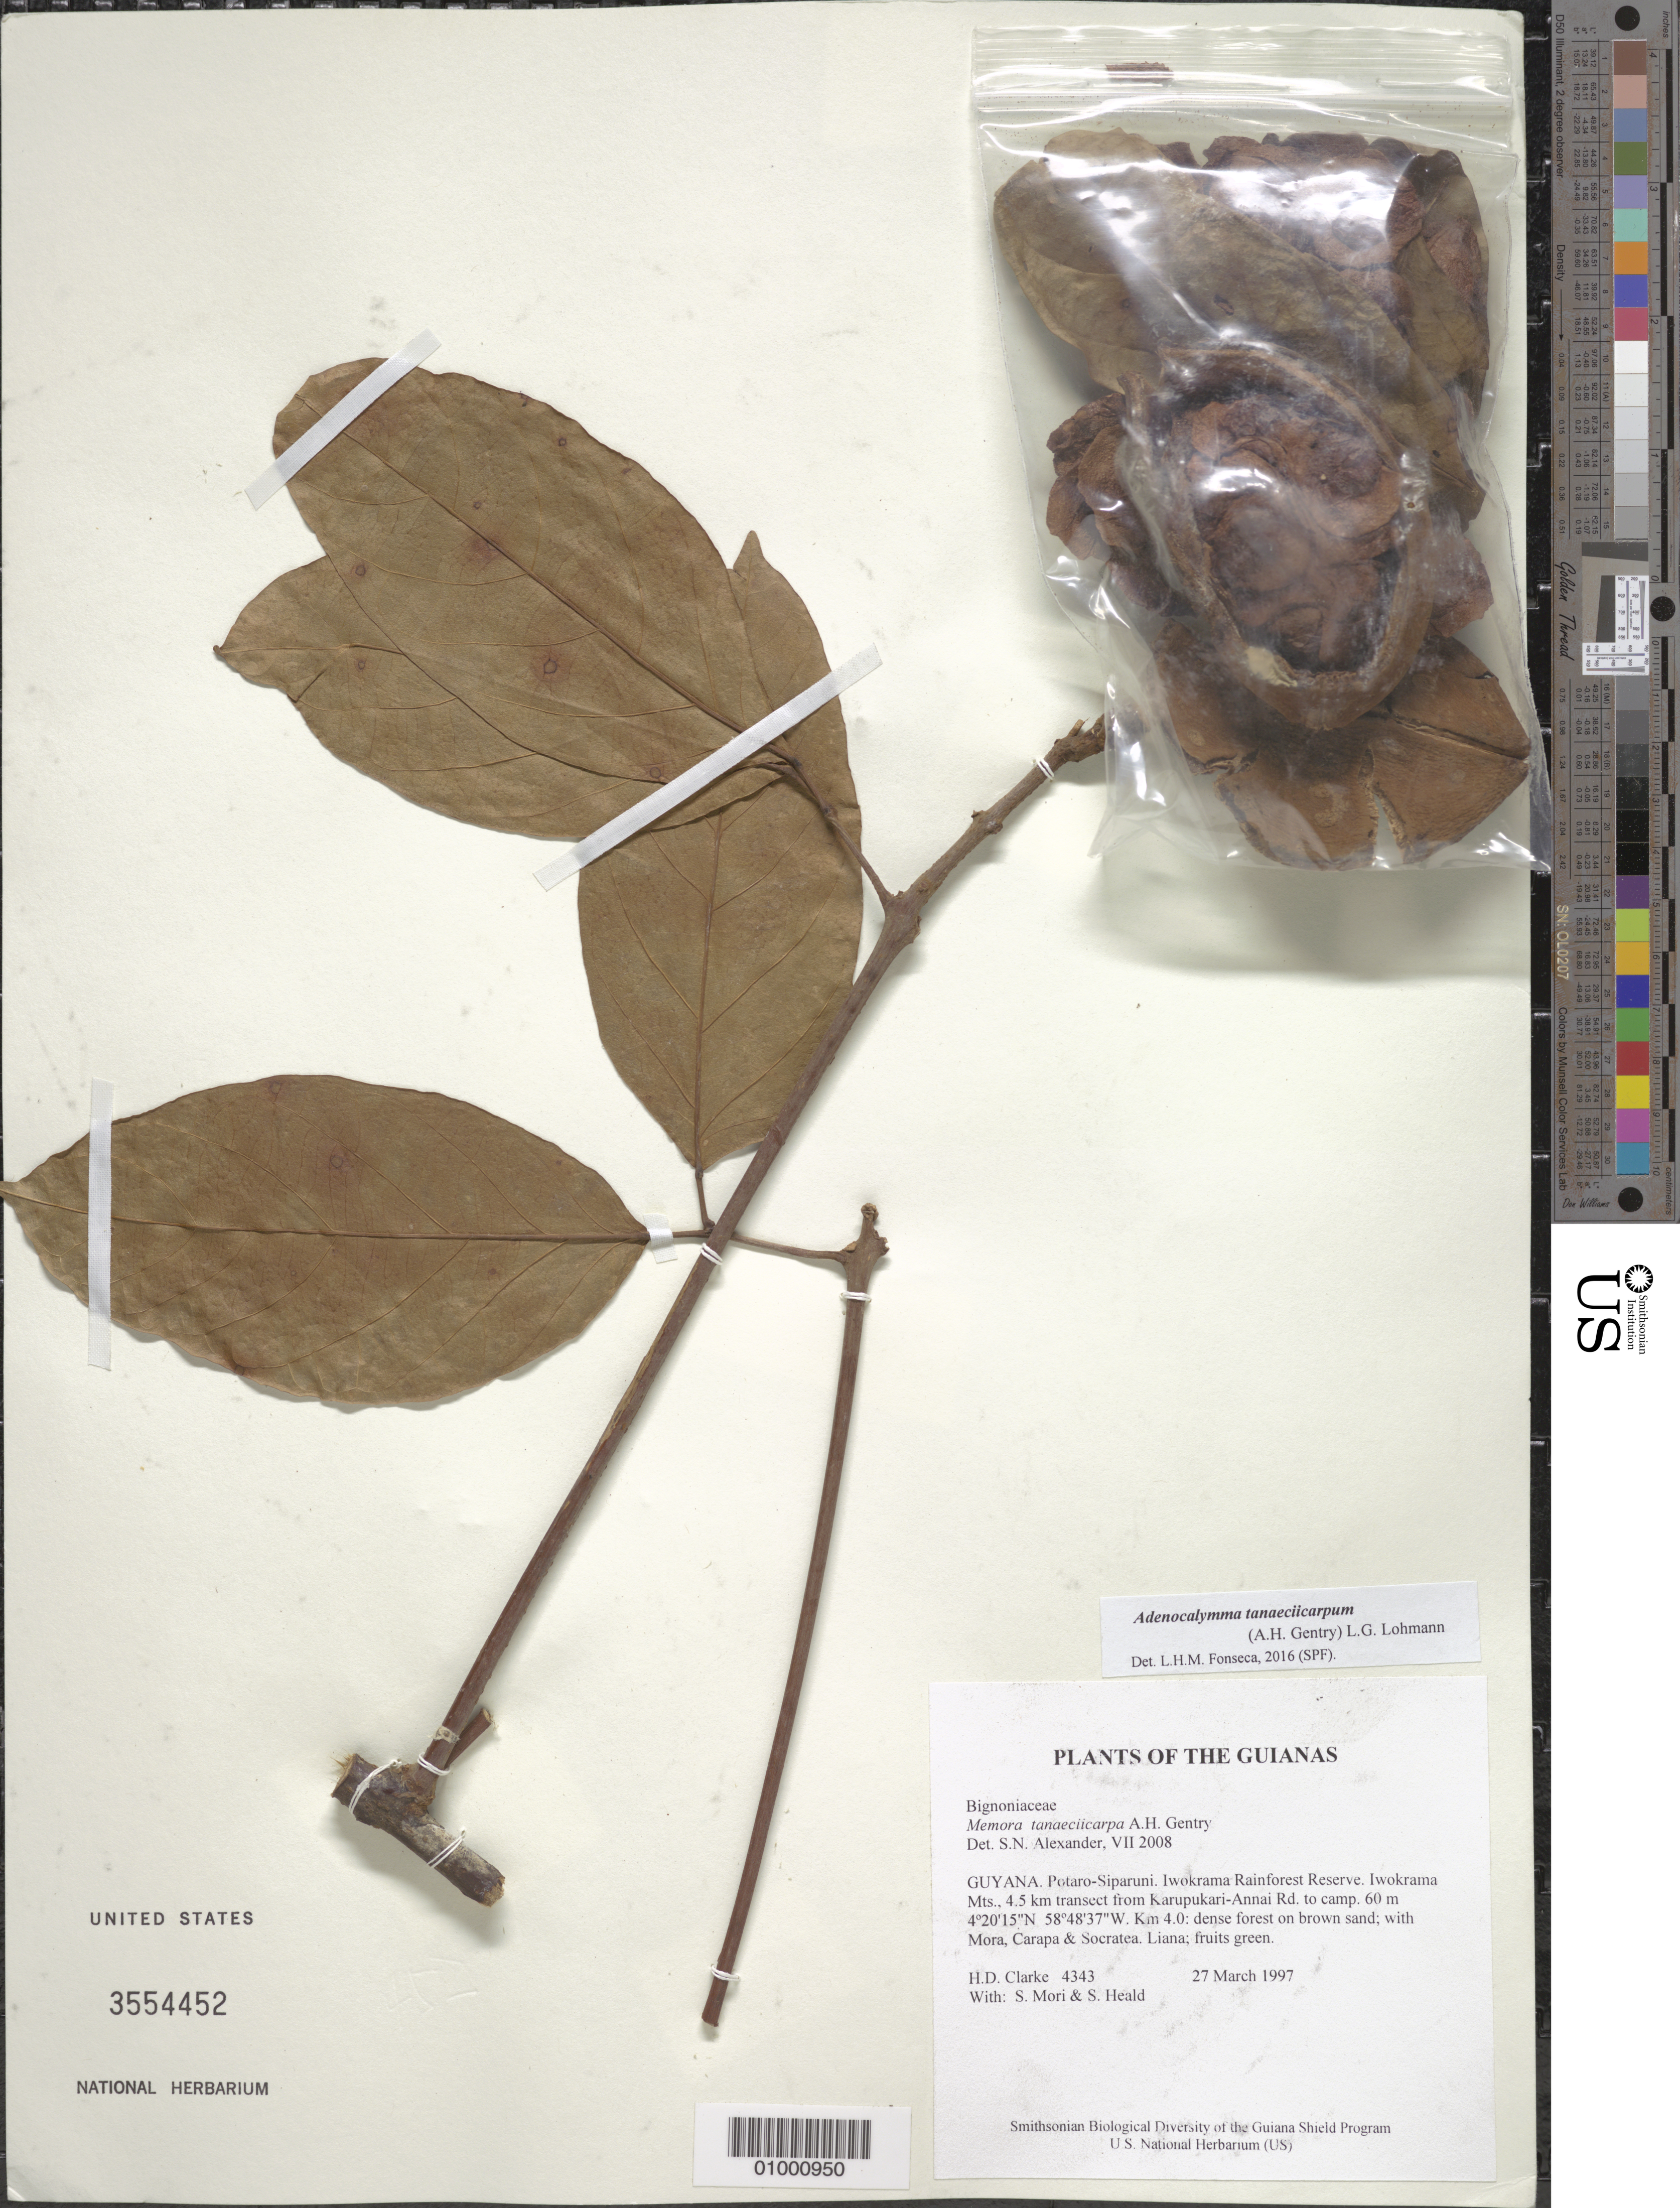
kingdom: Plantae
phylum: Tracheophyta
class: Magnoliopsida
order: Lamiales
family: Bignoniaceae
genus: Adenocalymma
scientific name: Adenocalymma tanaeciicarpum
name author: (A.H. Gentry) L.G. Lohmann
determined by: Fonseca, L. H. M.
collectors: H. D. Clarke, S. Mori & S. Heald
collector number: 4343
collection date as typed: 27 March 1997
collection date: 1997-03-27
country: Guyana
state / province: Potaro-Siparuni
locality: Iwokrama Rainforest Reserve. Iwokrama Mts., 4.5 km transect from Karupukari-Annai Rd. to camp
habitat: Km 4.0: dense forest on brown sand; with Mora, Carapa & Socratea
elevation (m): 60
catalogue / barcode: US 3554452